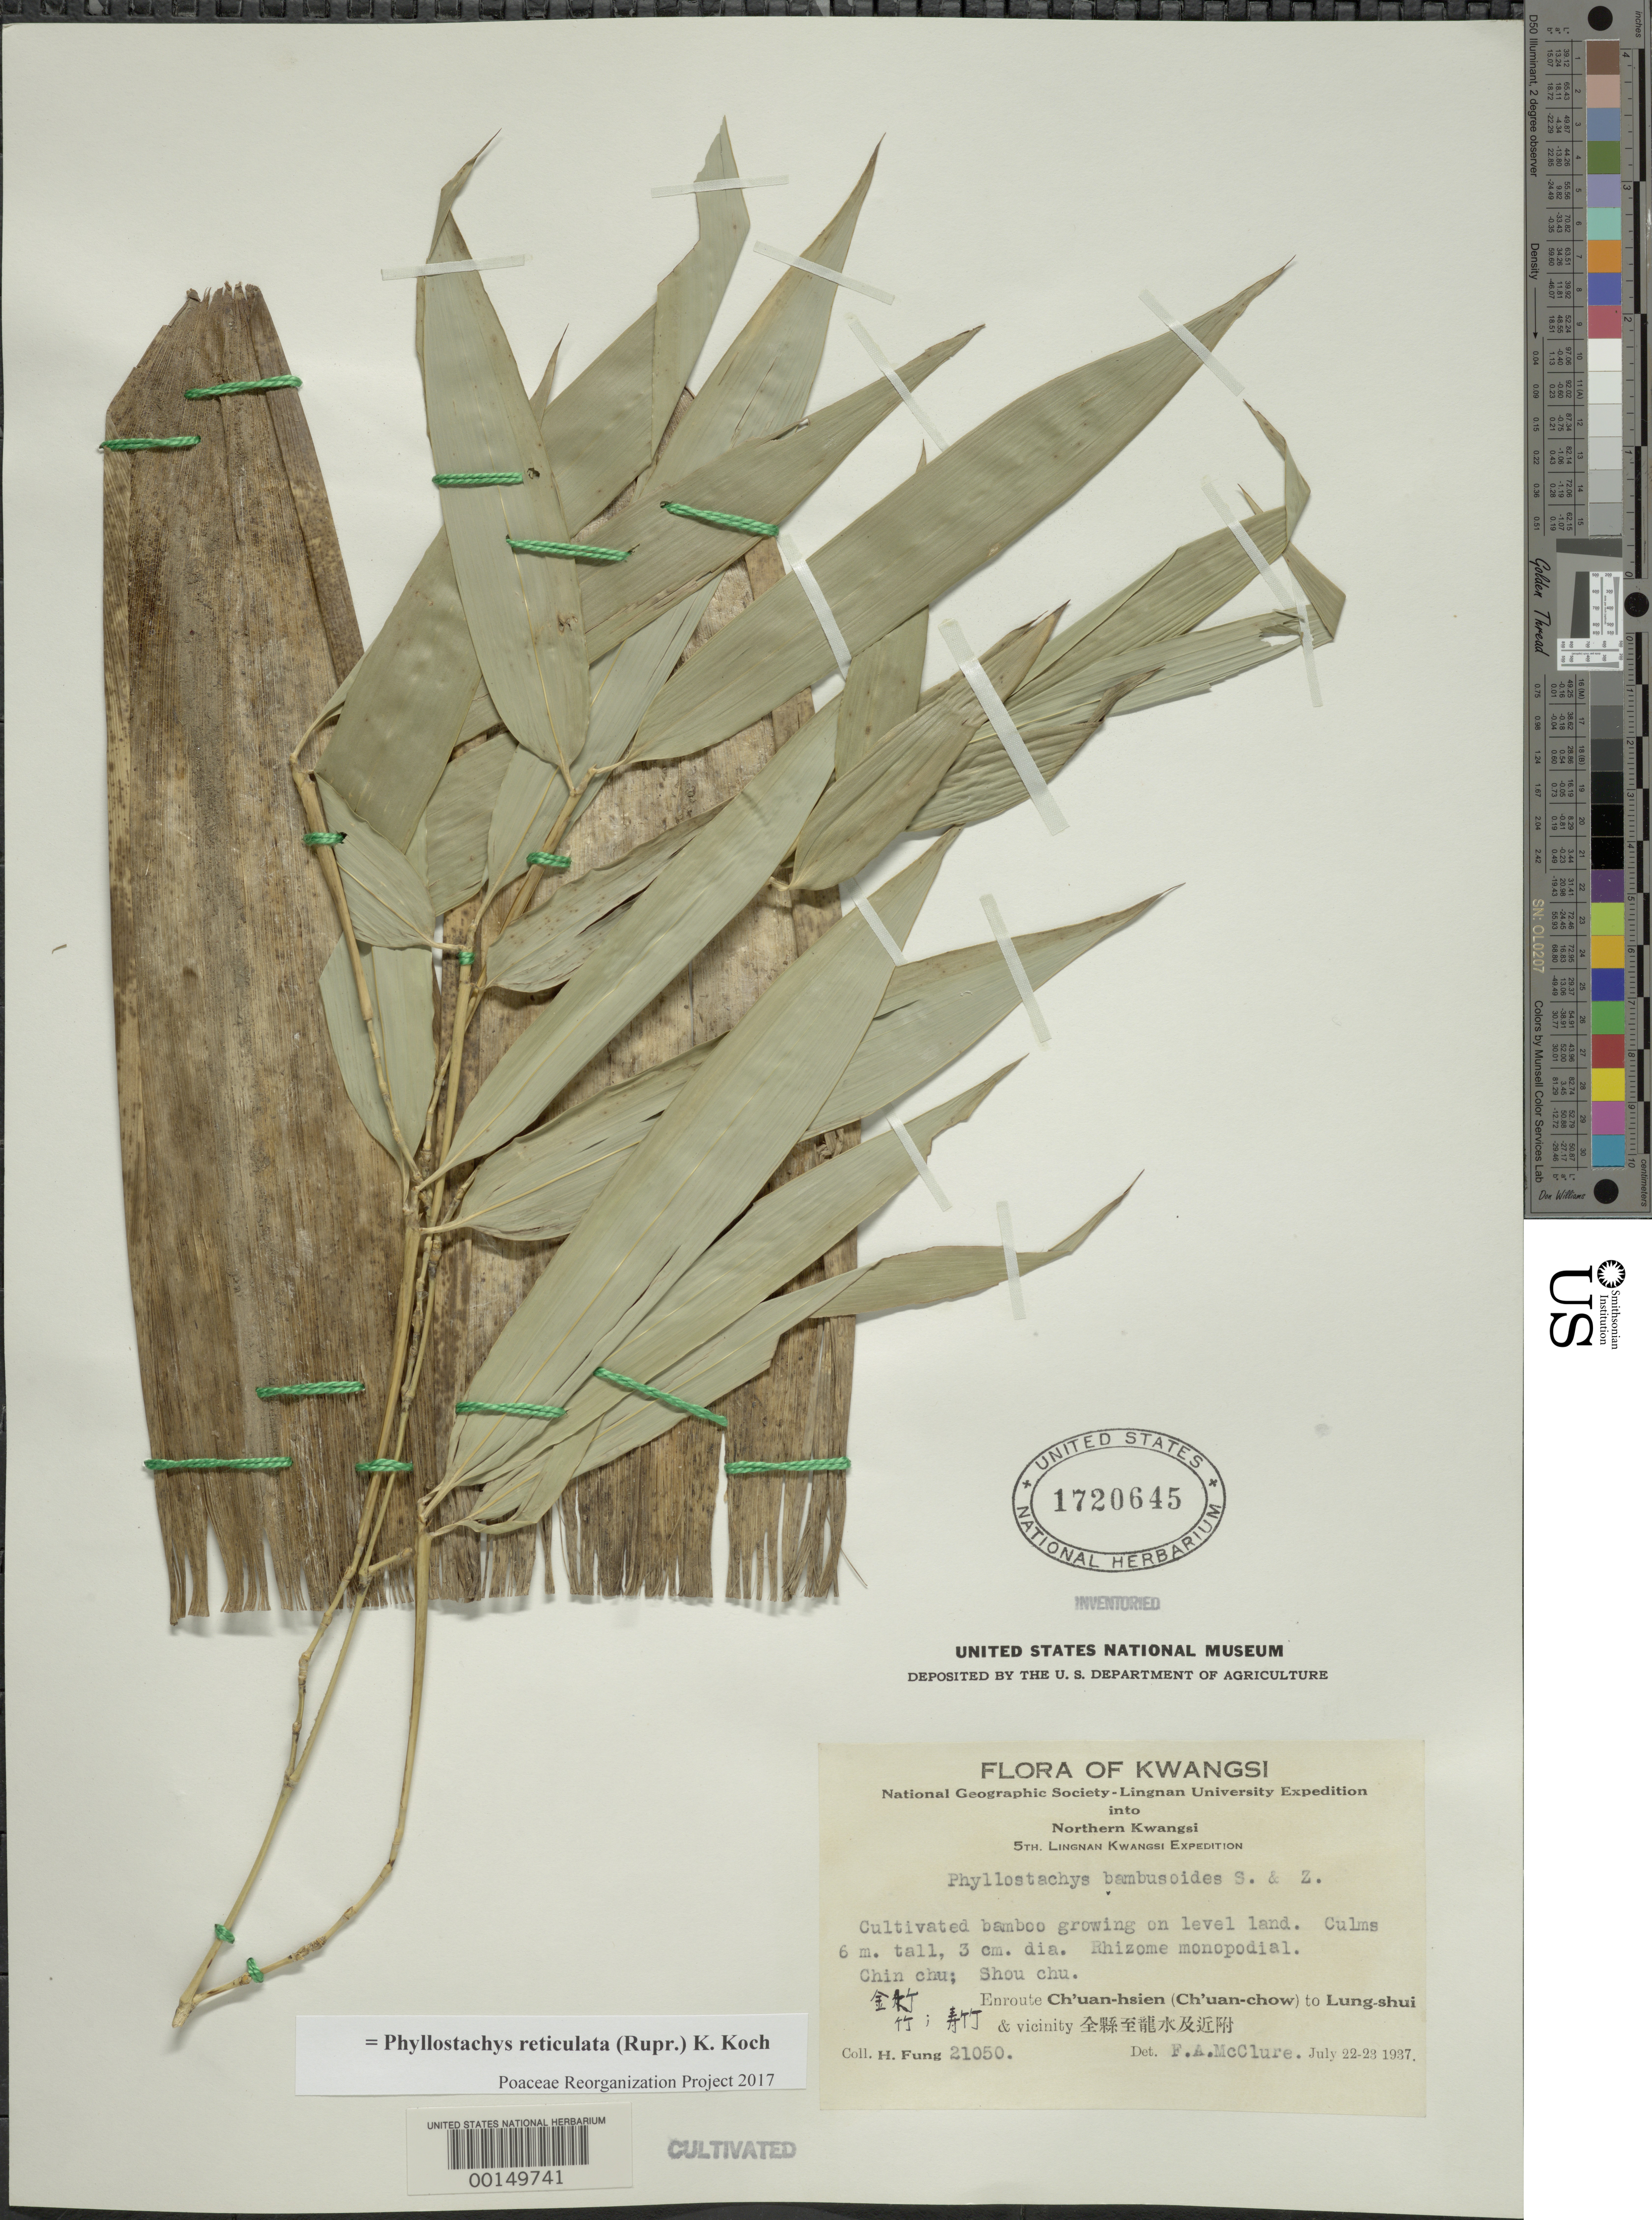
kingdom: Plantae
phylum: Tracheophyta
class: Liliopsida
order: Poales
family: Poaceae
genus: Phyllostachys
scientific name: Phyllostachys reticulata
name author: (Rupr.) K. Koch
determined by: Poaceae Reorganization Project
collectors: H. L. Fung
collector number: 21050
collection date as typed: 22 Jul 1937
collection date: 1937-07-22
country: China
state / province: Guangxi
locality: Ch'uan-hsien/lung-shui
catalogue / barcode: US 1720645